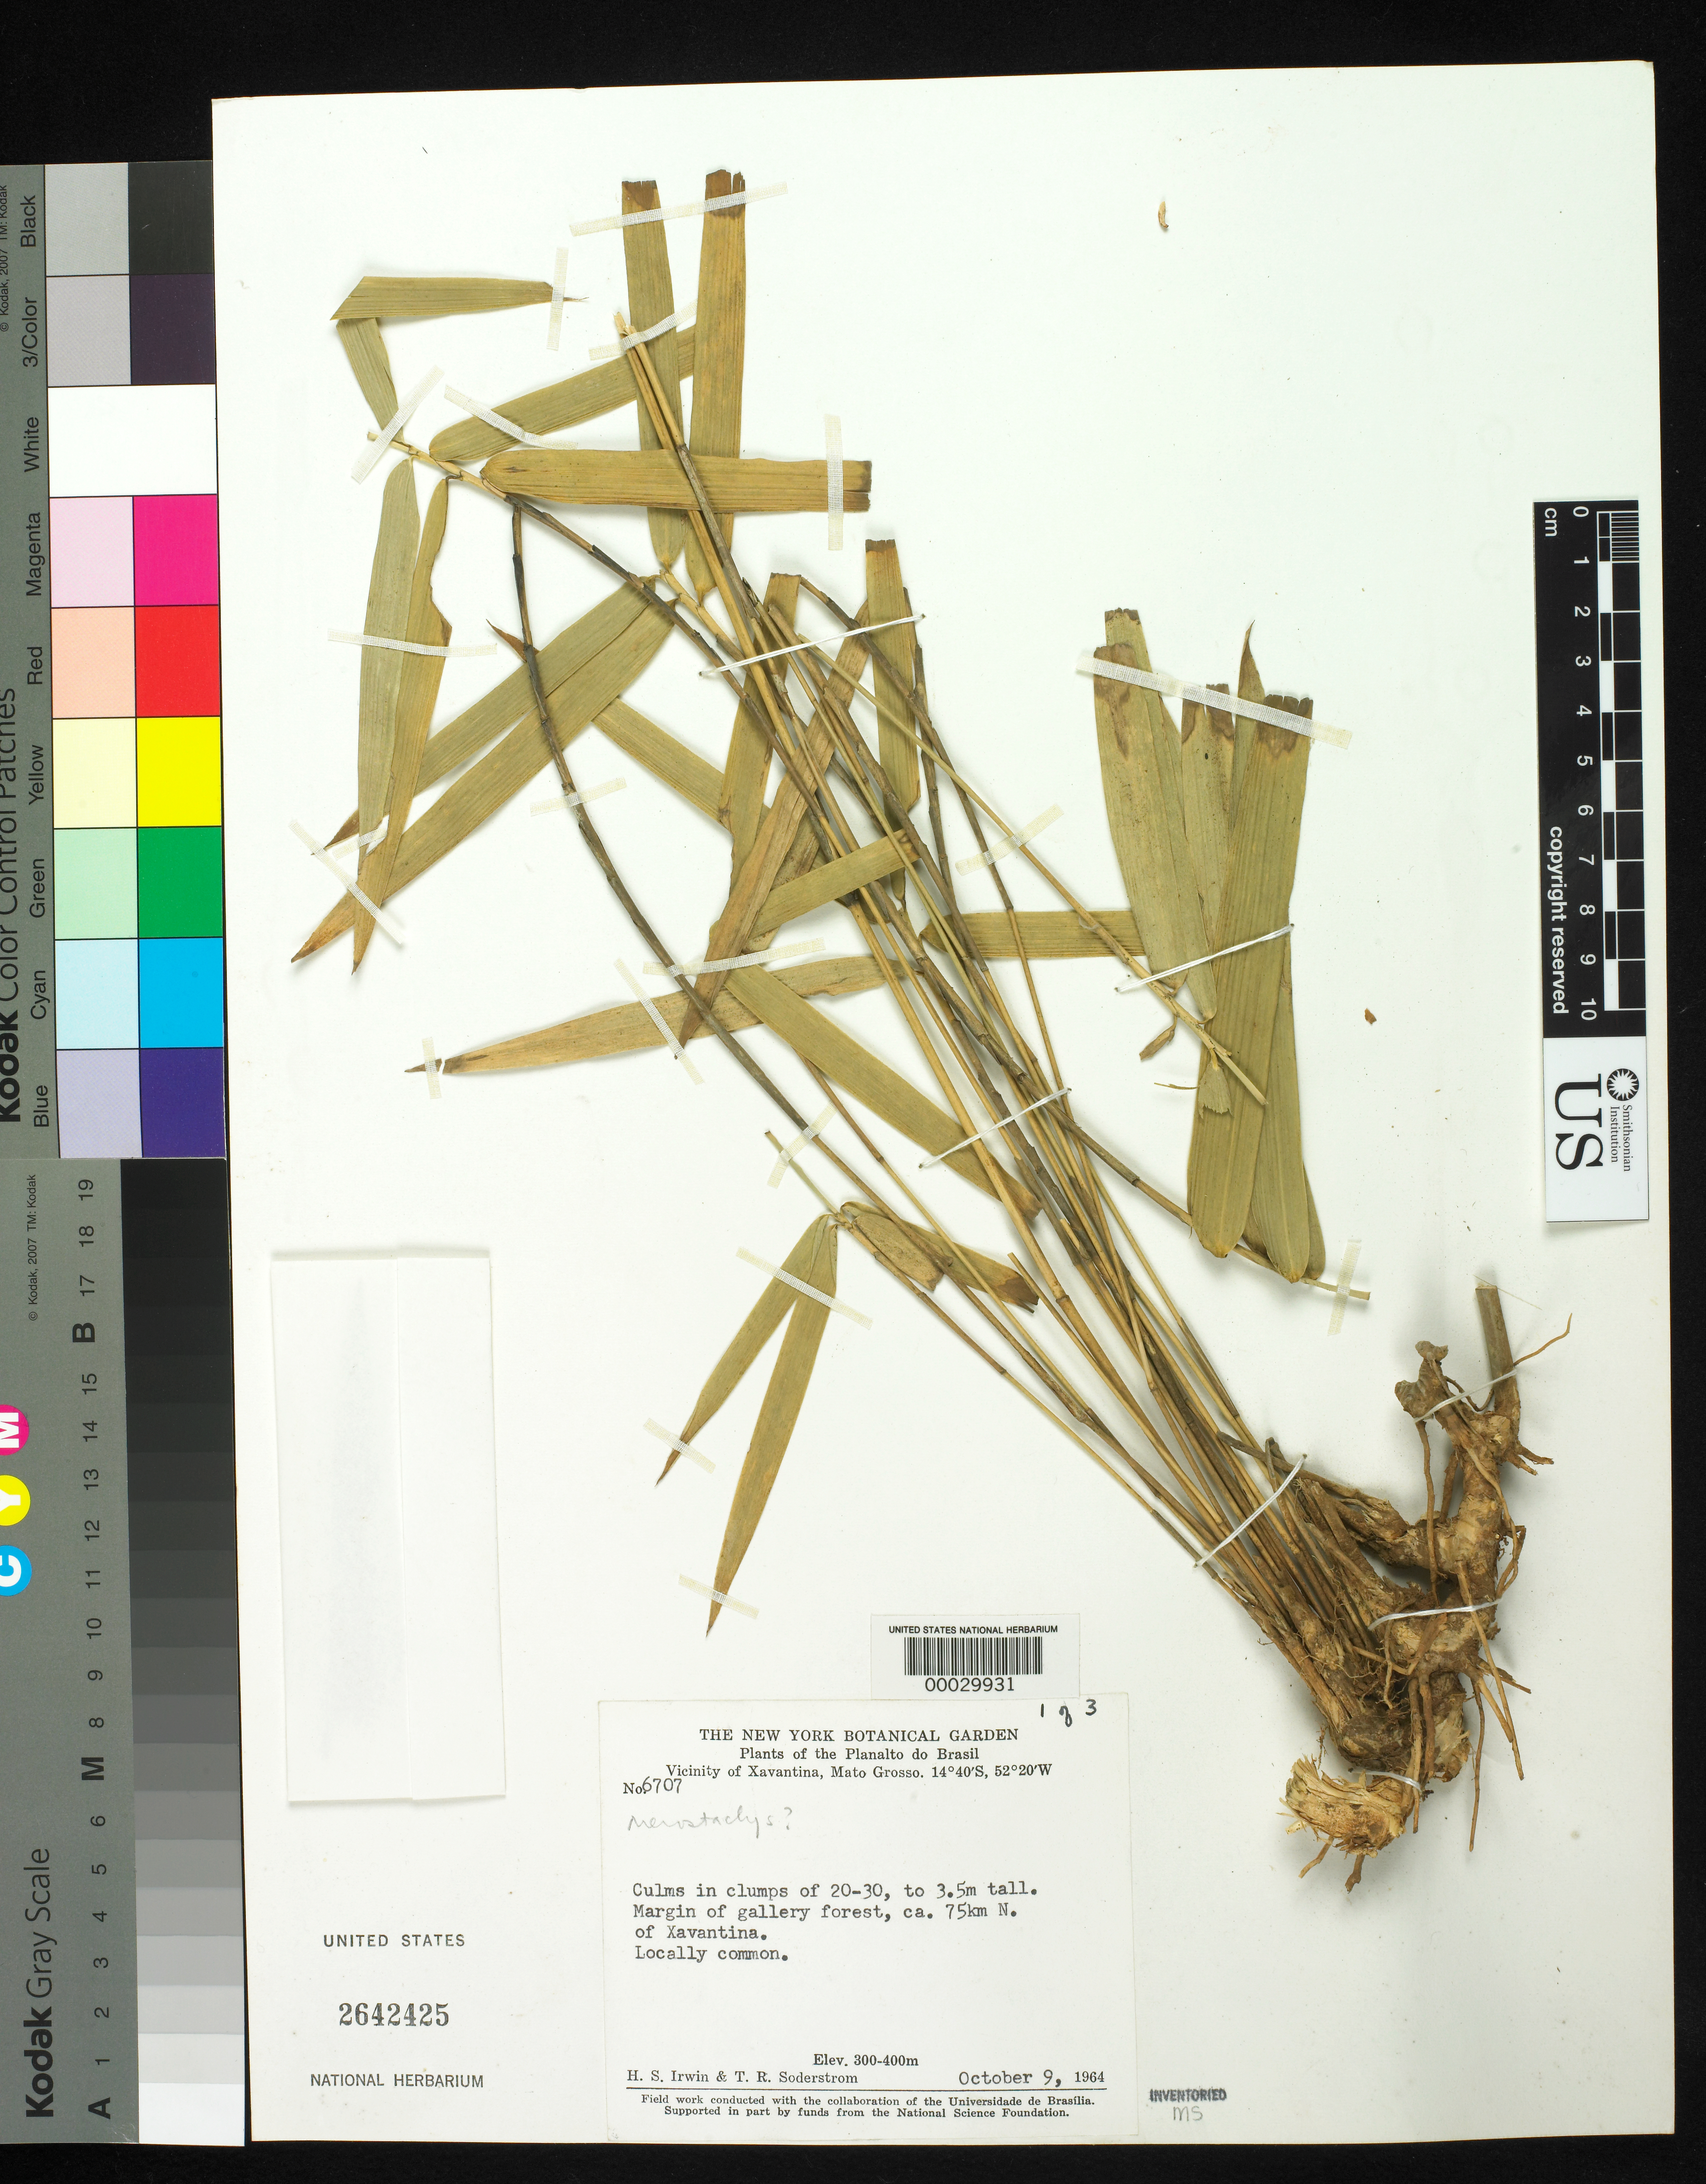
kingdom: Plantae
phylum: Tracheophyta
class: Liliopsida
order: Poales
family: Poaceae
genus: Actinocladum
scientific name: Actinocladum verticillatum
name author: (Nees) McClure ex Soderstr.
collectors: H. Irwin & T. R. Soderstrom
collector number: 6707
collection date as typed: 09 Oct 1964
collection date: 1964-10-09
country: Brazil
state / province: Mato Grosso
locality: N of Xavantina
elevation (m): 300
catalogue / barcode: US 2642425